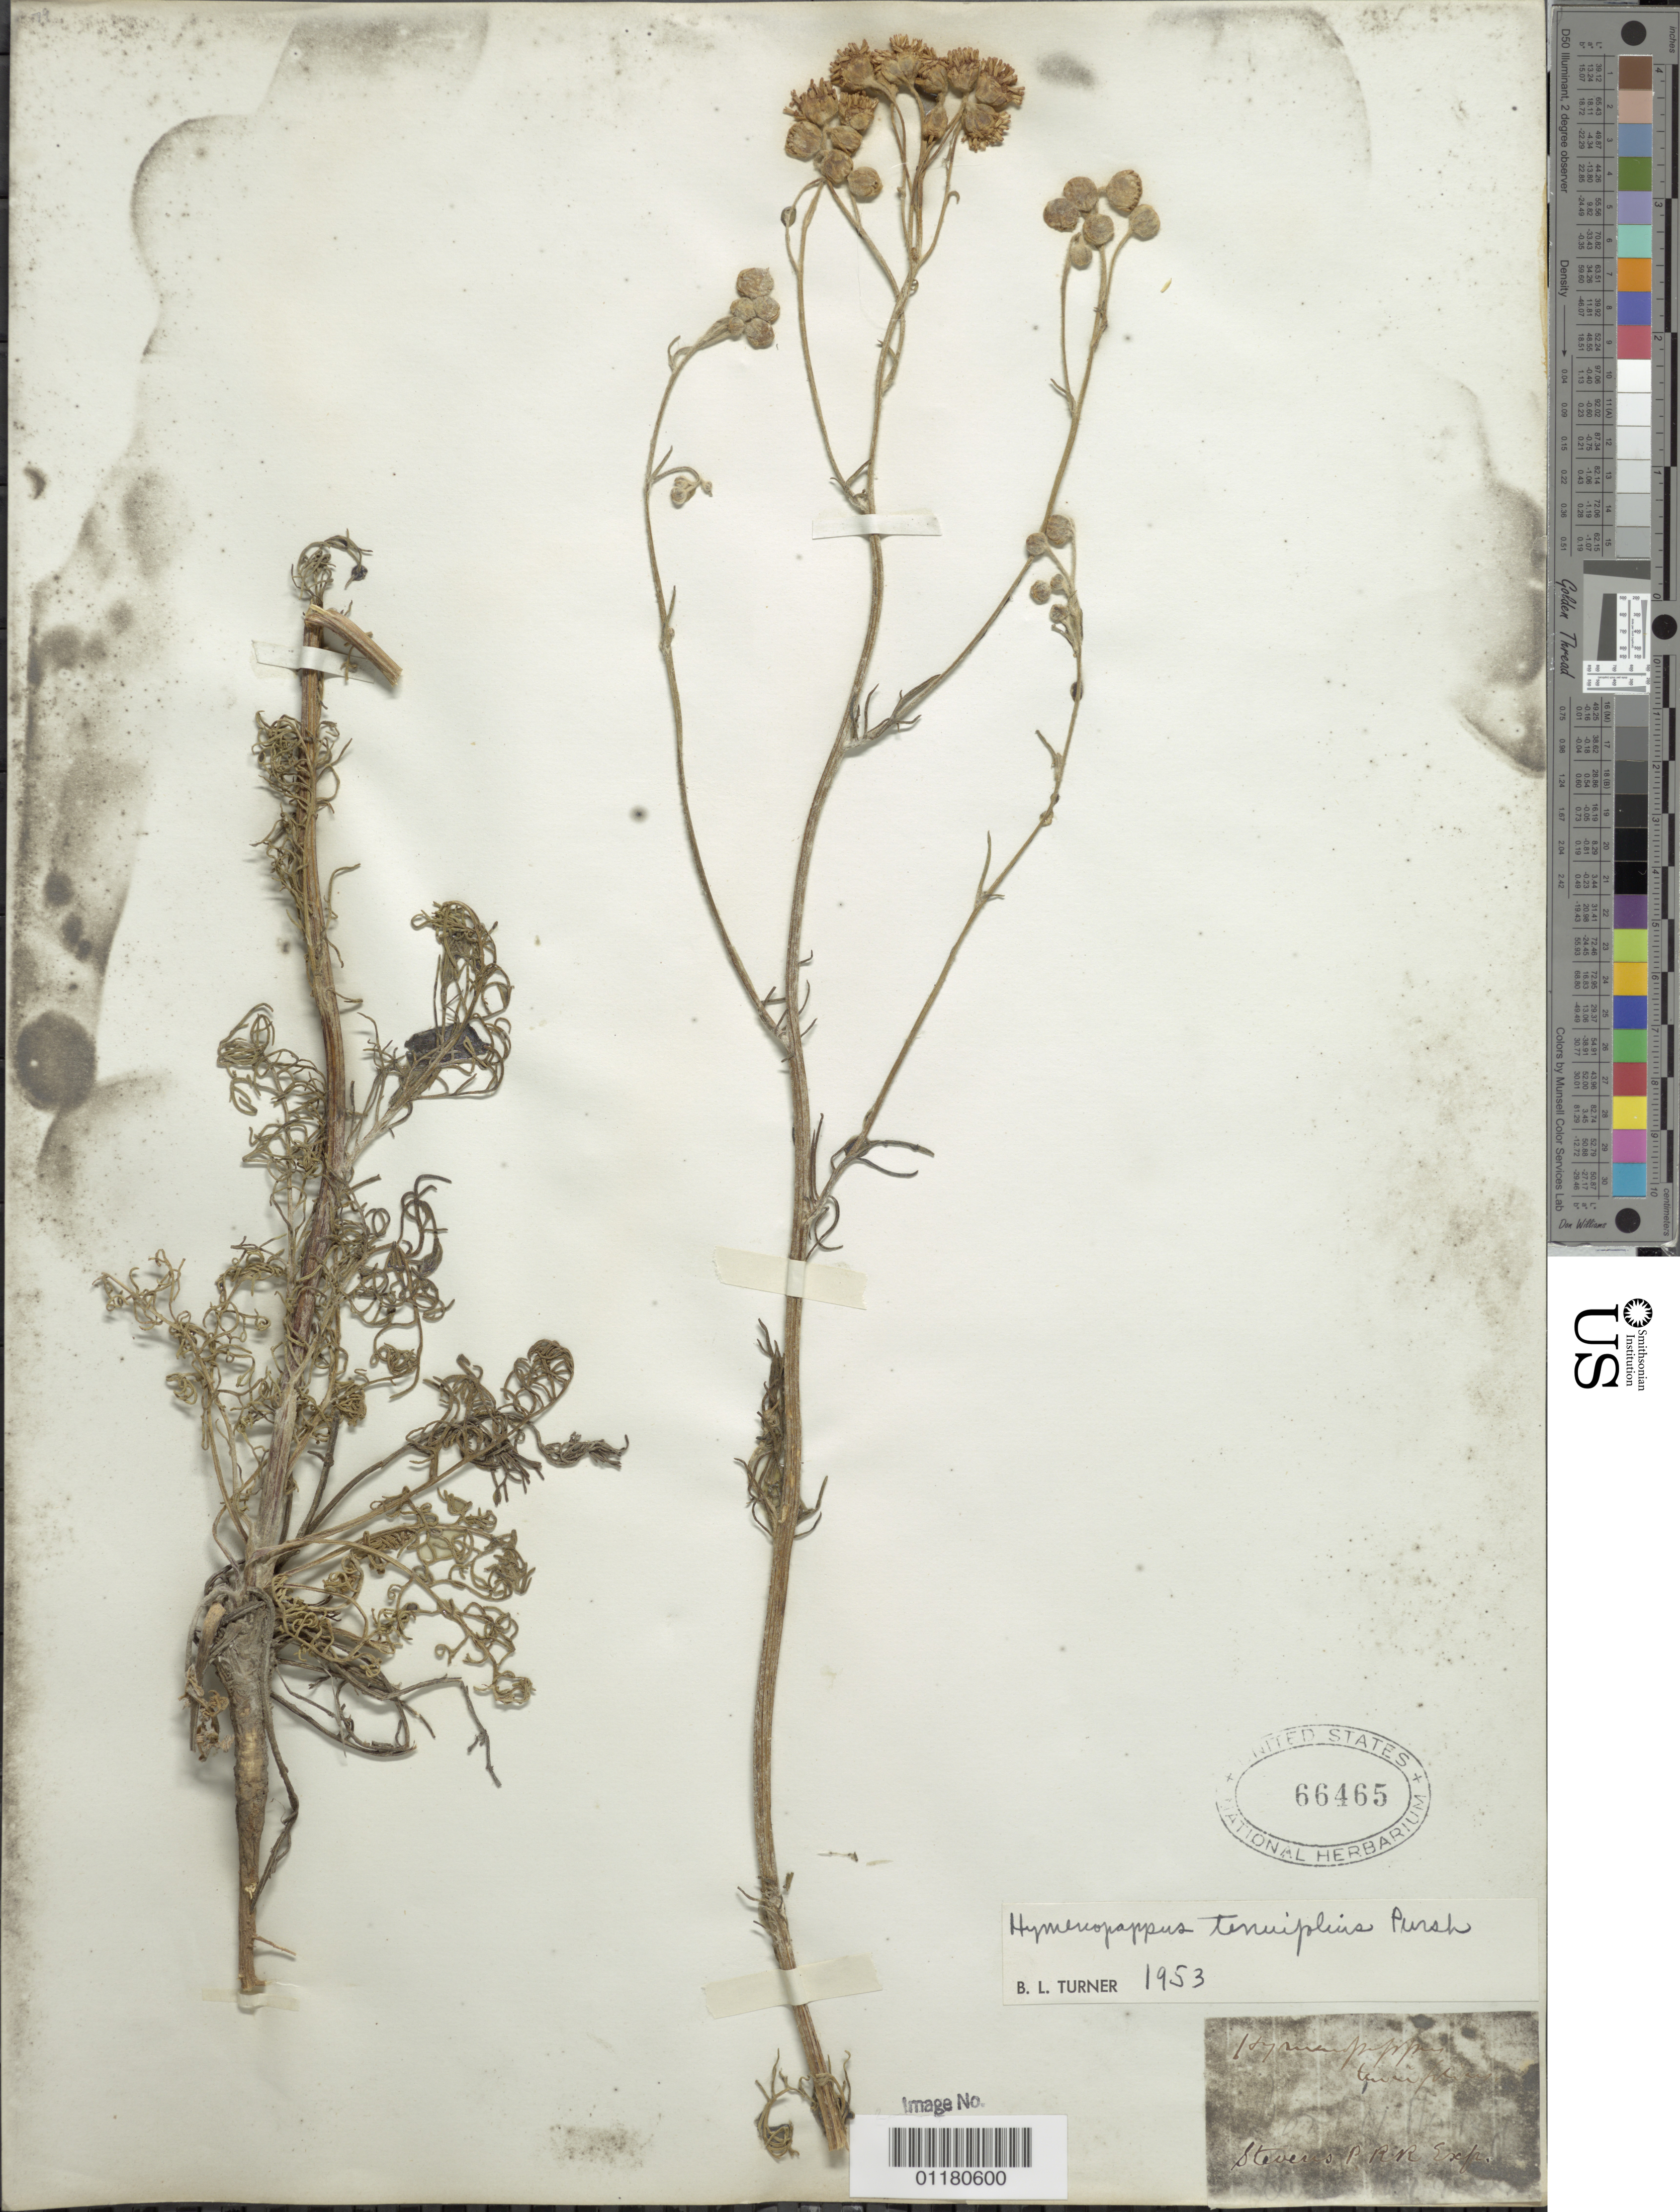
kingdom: Plantae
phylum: Tracheophyta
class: Magnoliopsida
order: Asterales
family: Asteraceae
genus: Hymenopappus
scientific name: Hymenopappus tenuifolius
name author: Pursh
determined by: Turner, B. L.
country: United States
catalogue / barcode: US 66465